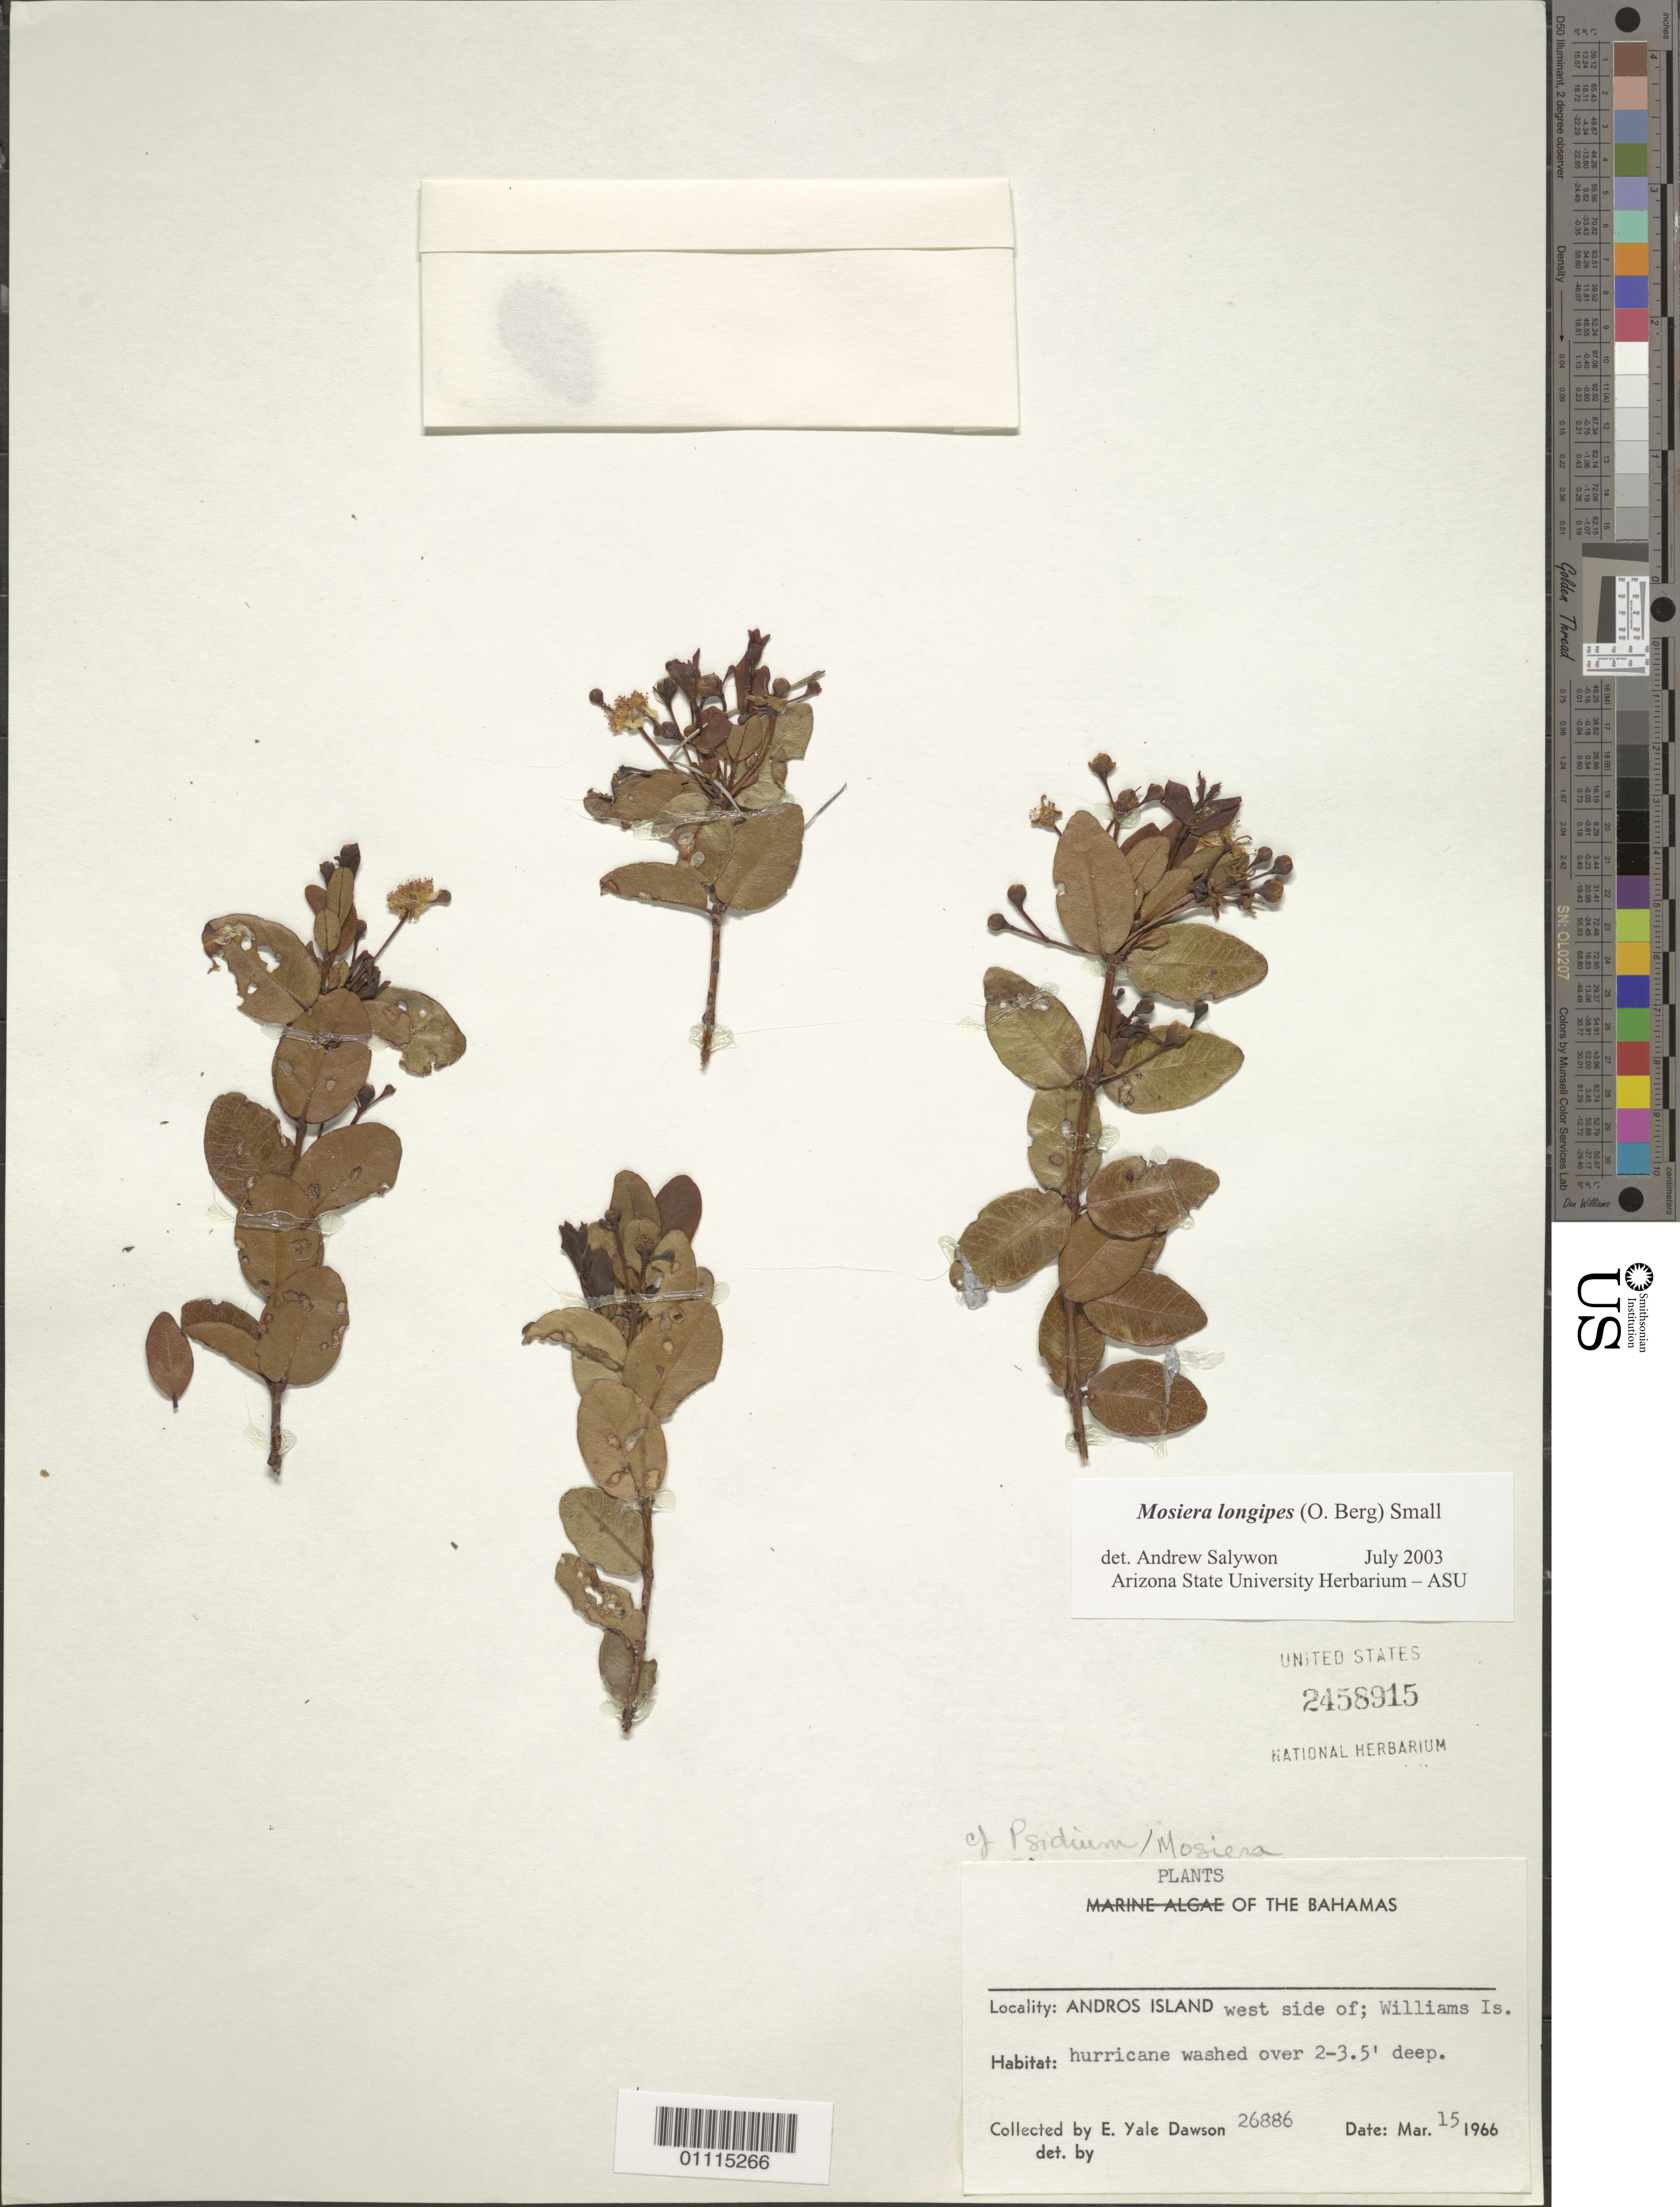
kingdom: Plantae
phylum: Tracheophyta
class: Magnoliopsida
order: Myrtales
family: Myrtaceae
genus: Mosiera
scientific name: Mosiera longipes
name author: (O. Berg) Small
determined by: Salywon, A. M., (ASU)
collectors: E. Y. Dawson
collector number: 26886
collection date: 1966-03-15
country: Bahamas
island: Andros I.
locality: West side of Andros Island; Williams Is.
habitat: Hurricane washed over 2-3.5 feet deep.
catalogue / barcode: US 2458915